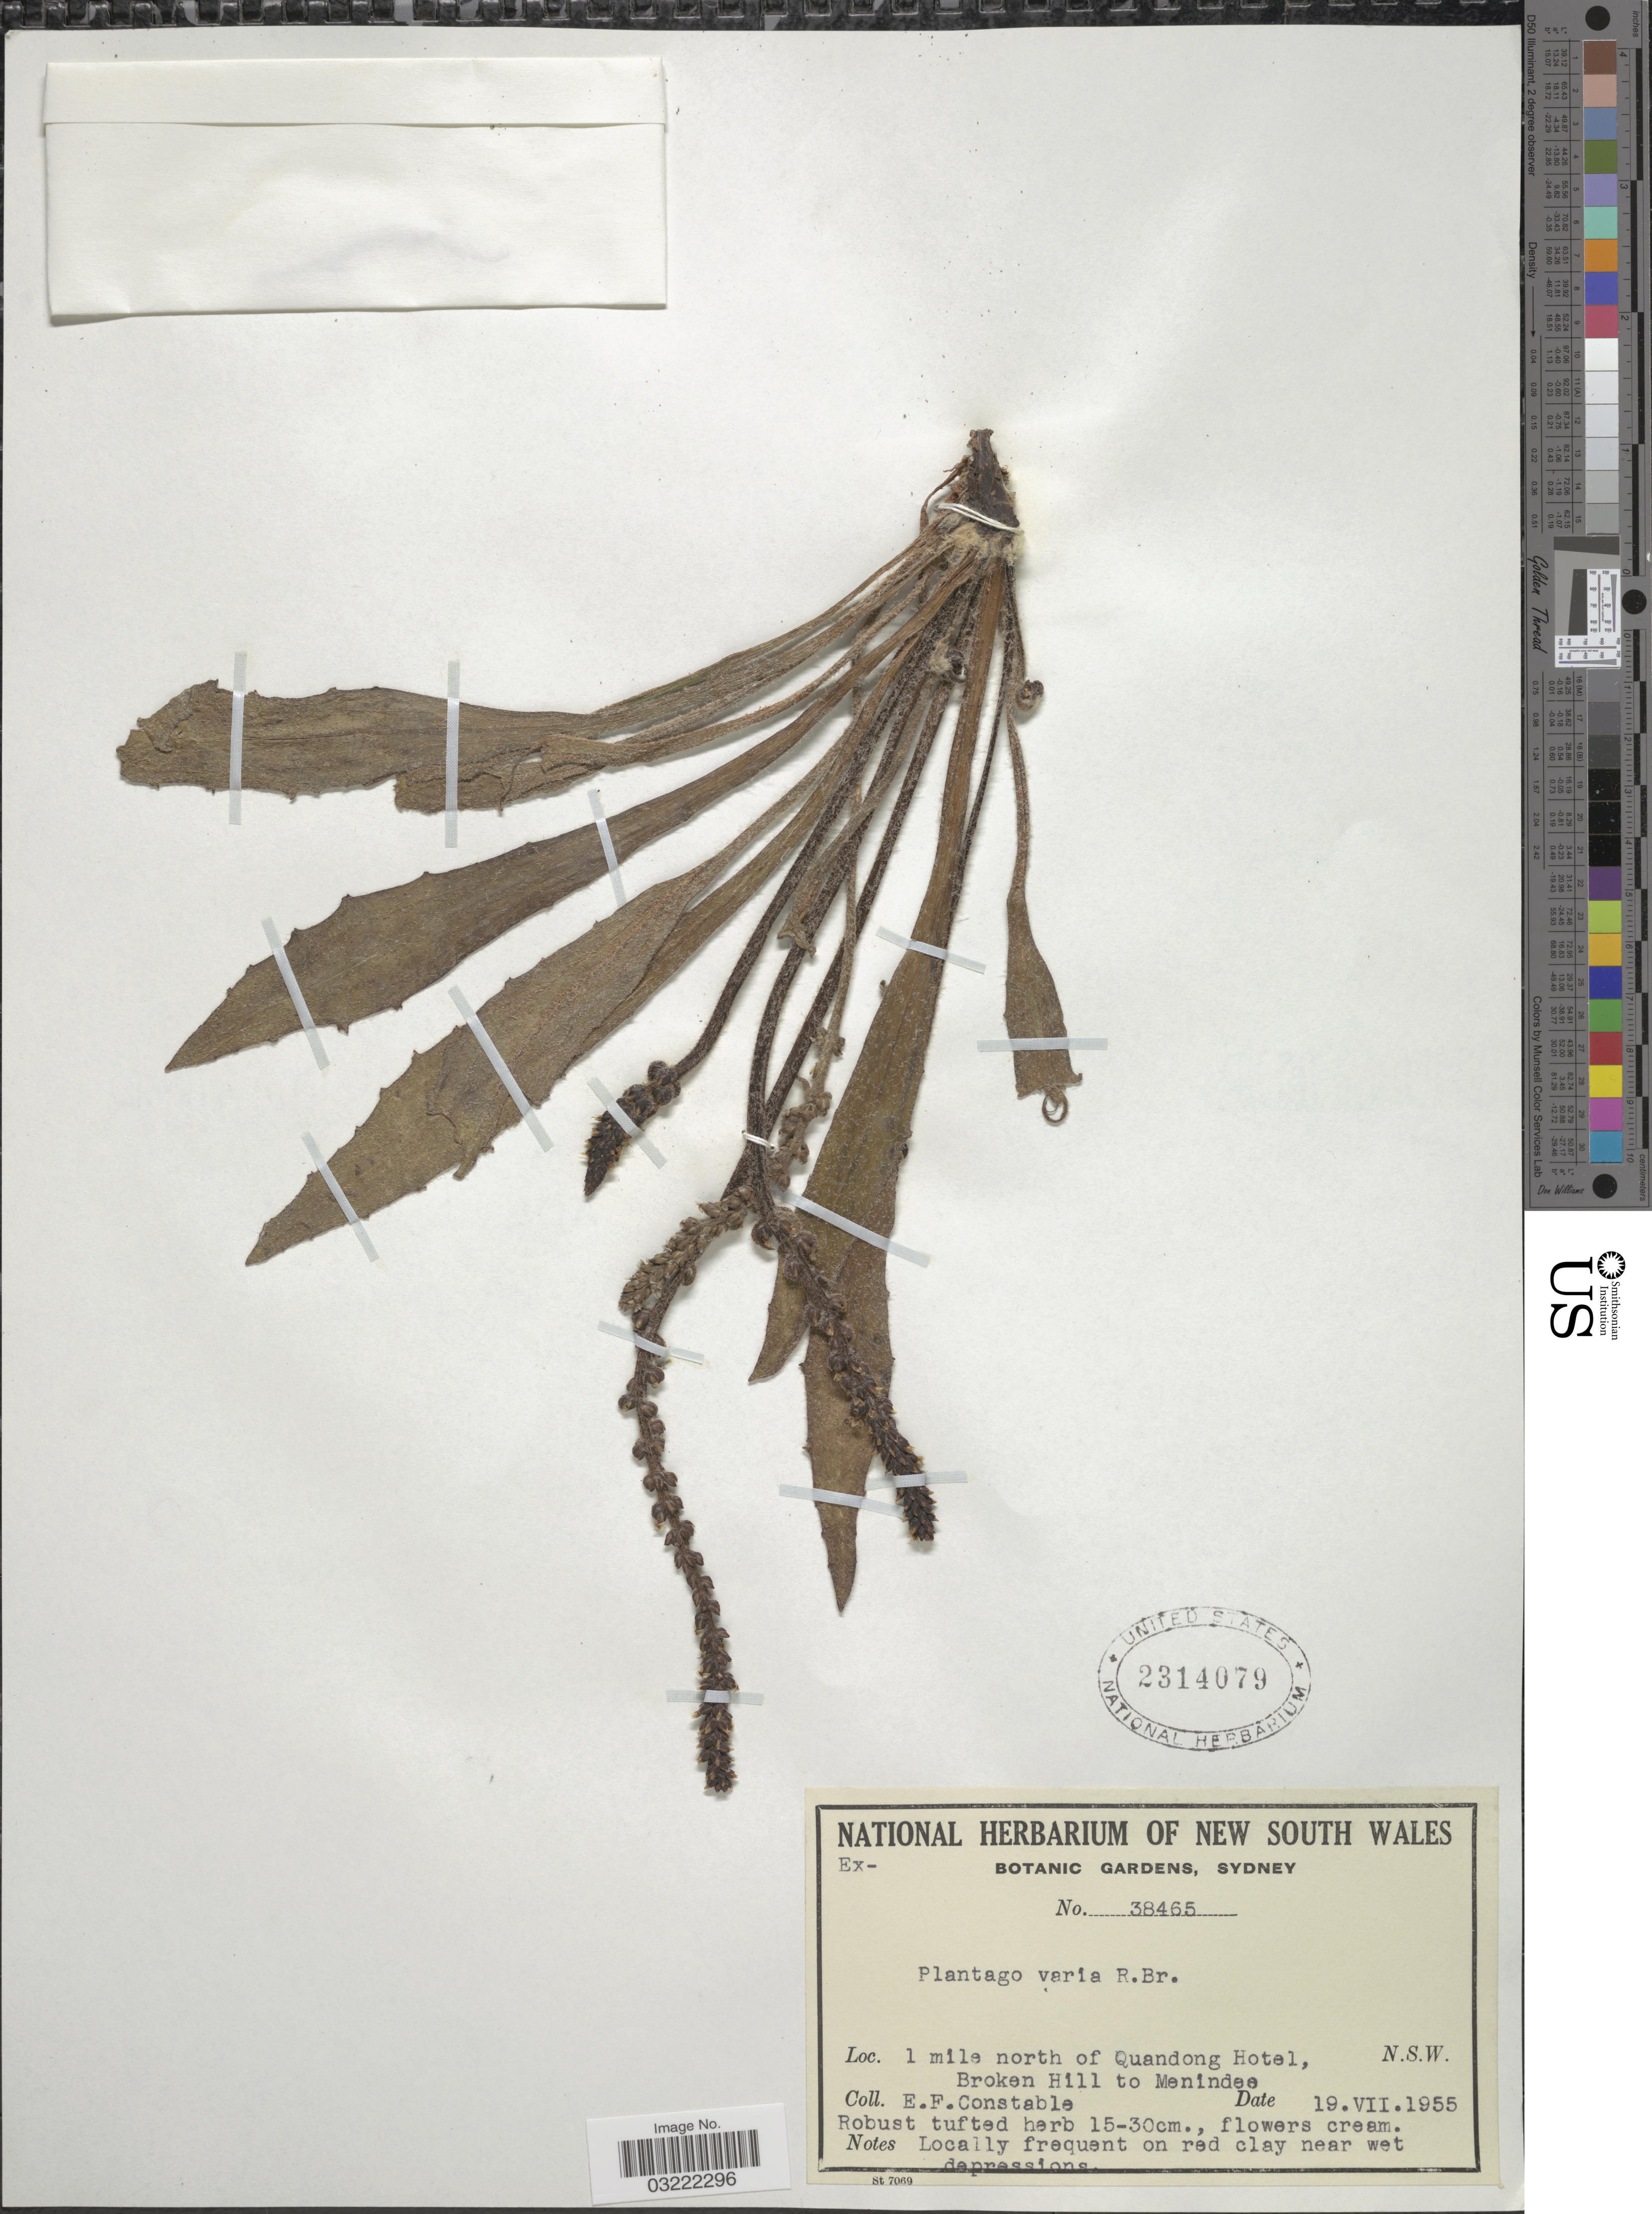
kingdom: Plantae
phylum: Tracheophyta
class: Magnoliopsida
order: Lamiales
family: Plantaginaceae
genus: Plantago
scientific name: Plantago varia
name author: R. Br.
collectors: E. F. Constable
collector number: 38465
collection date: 1955-07-19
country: Australia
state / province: New South Wales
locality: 1 mile north of Quandong Hotel, Broken Hill to Menindee.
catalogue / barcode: US 2314079